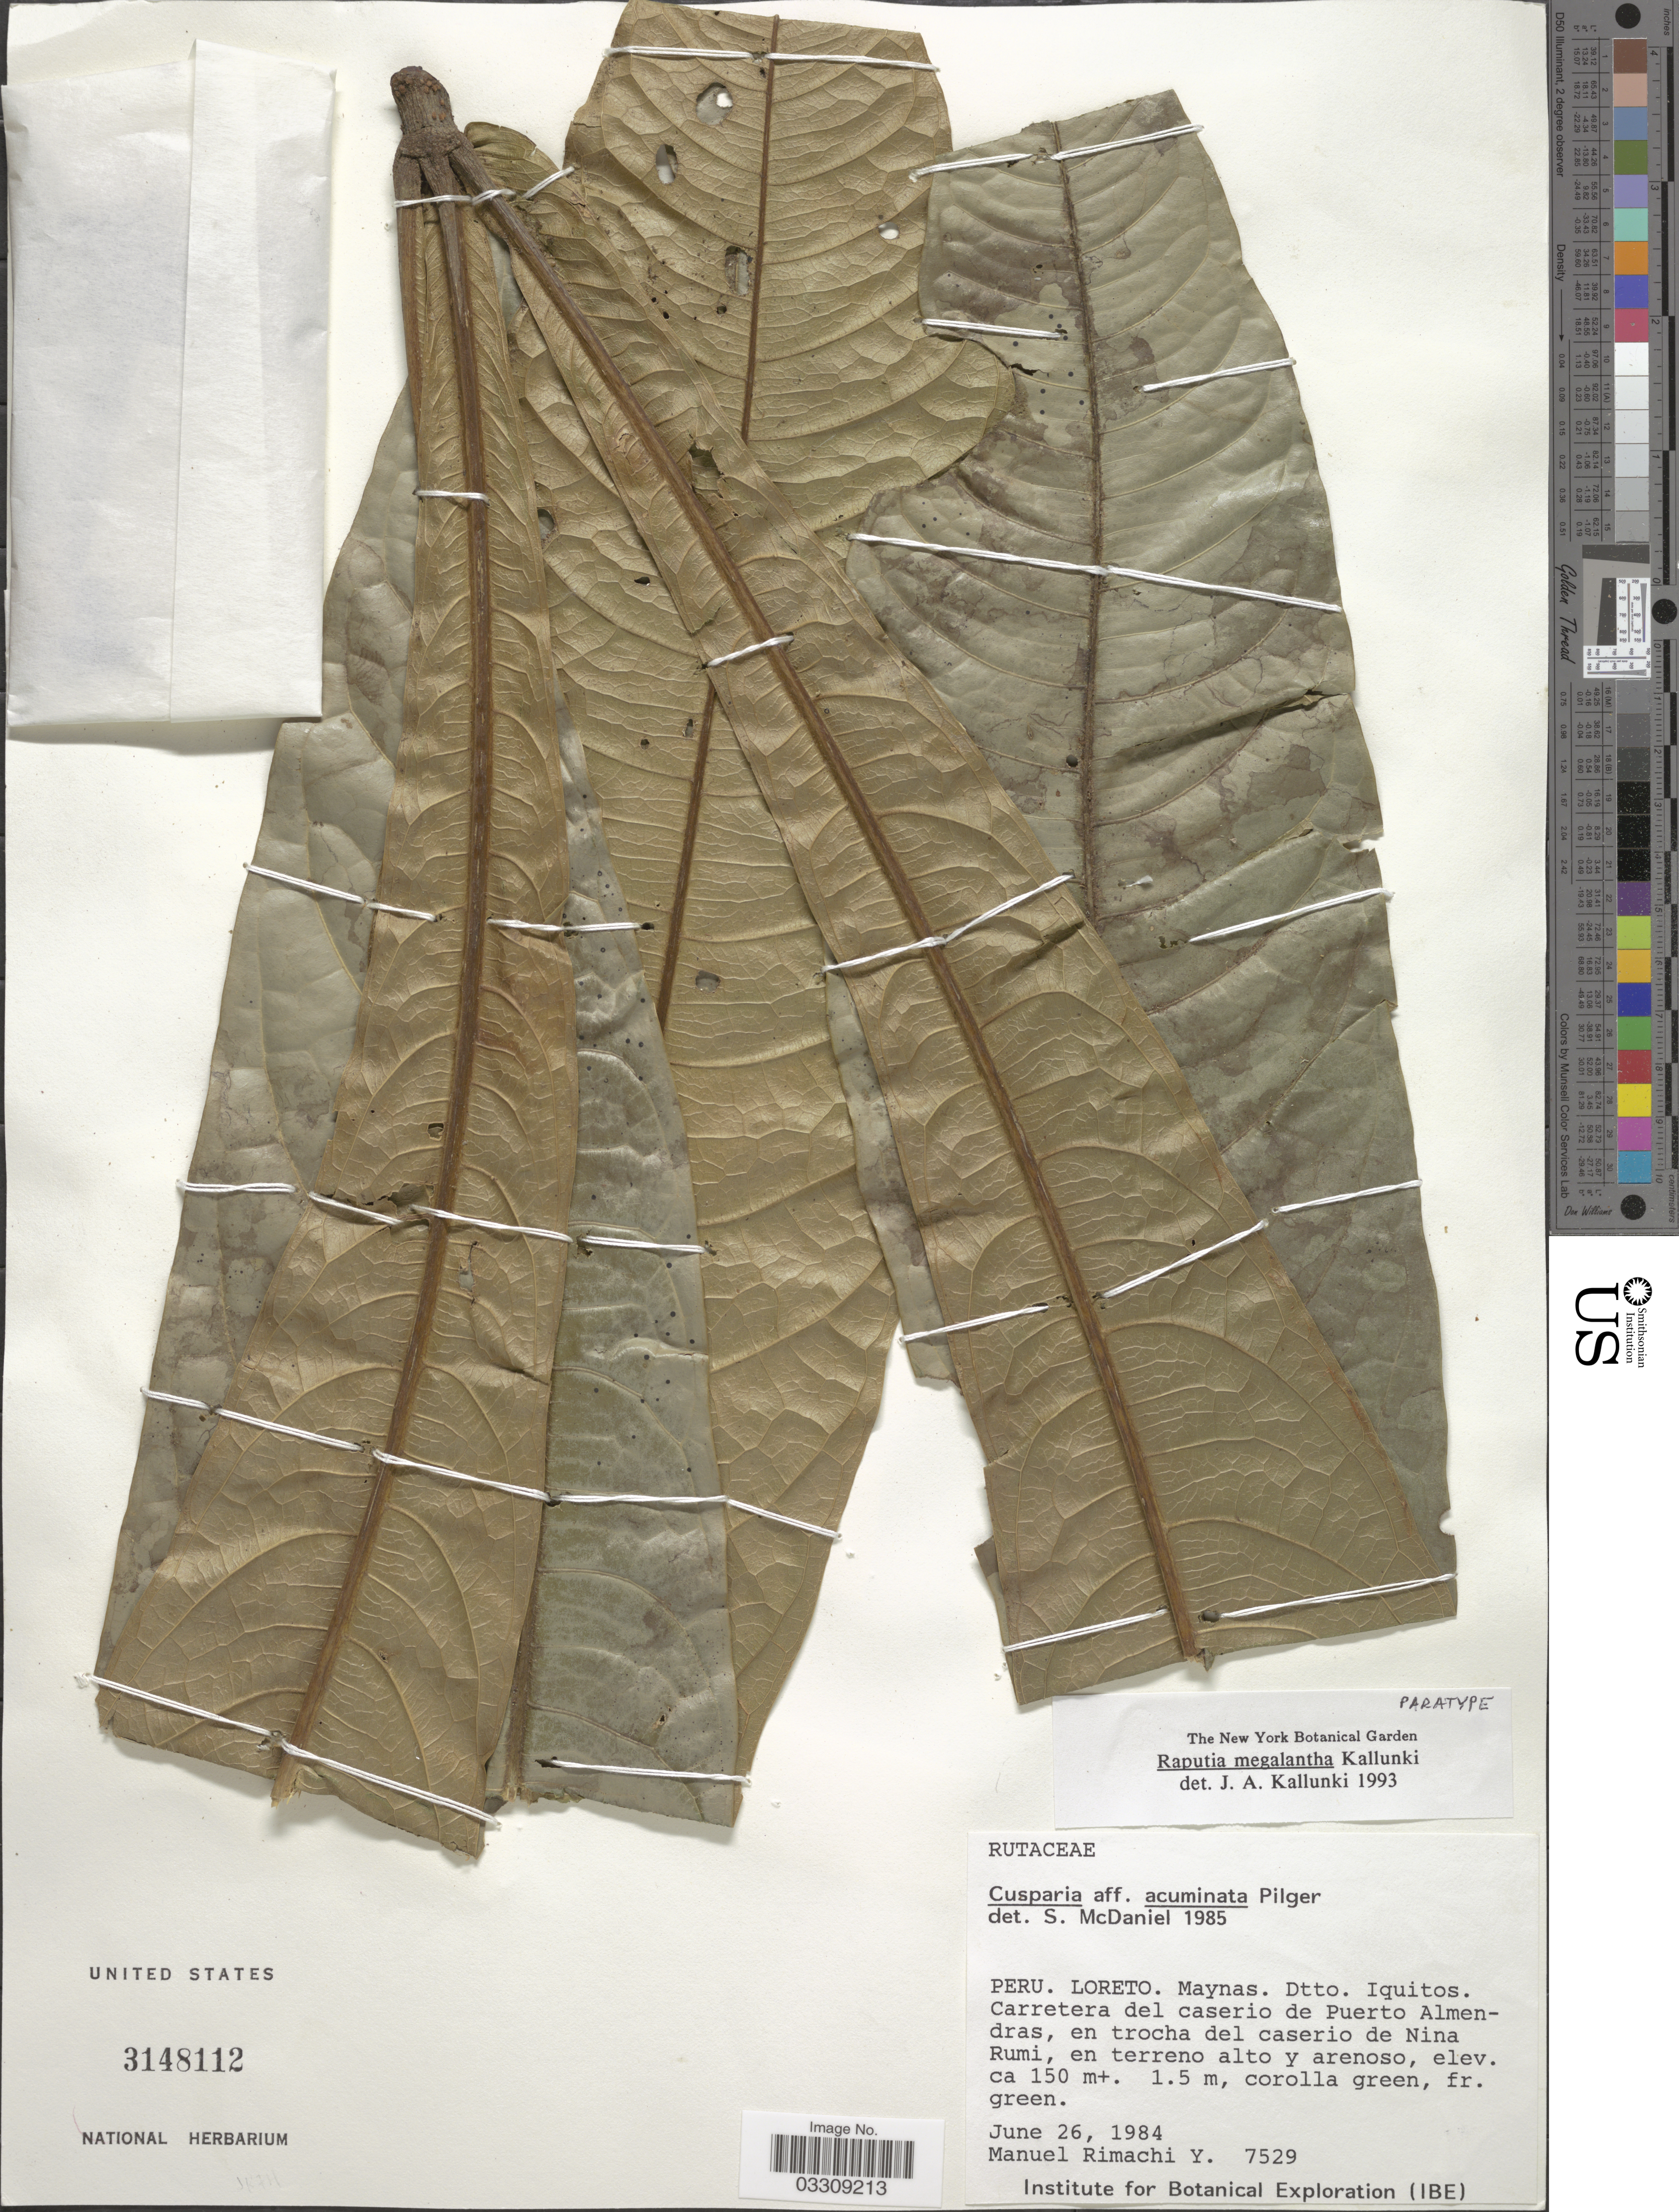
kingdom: Plantae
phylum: Tracheophyta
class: Magnoliopsida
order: Sapindales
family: Rutaceae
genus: Raputia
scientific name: Raputia megalantha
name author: Kallunki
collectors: M. Rimachi Y.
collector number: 7529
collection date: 1984-06-26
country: Peru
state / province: Loreto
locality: Maynas. Dtto. Iquitos. Carretera del caserio de Puerto Almendras, en trocha del caserio de Nina Rumi.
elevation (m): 150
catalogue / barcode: US 3148112